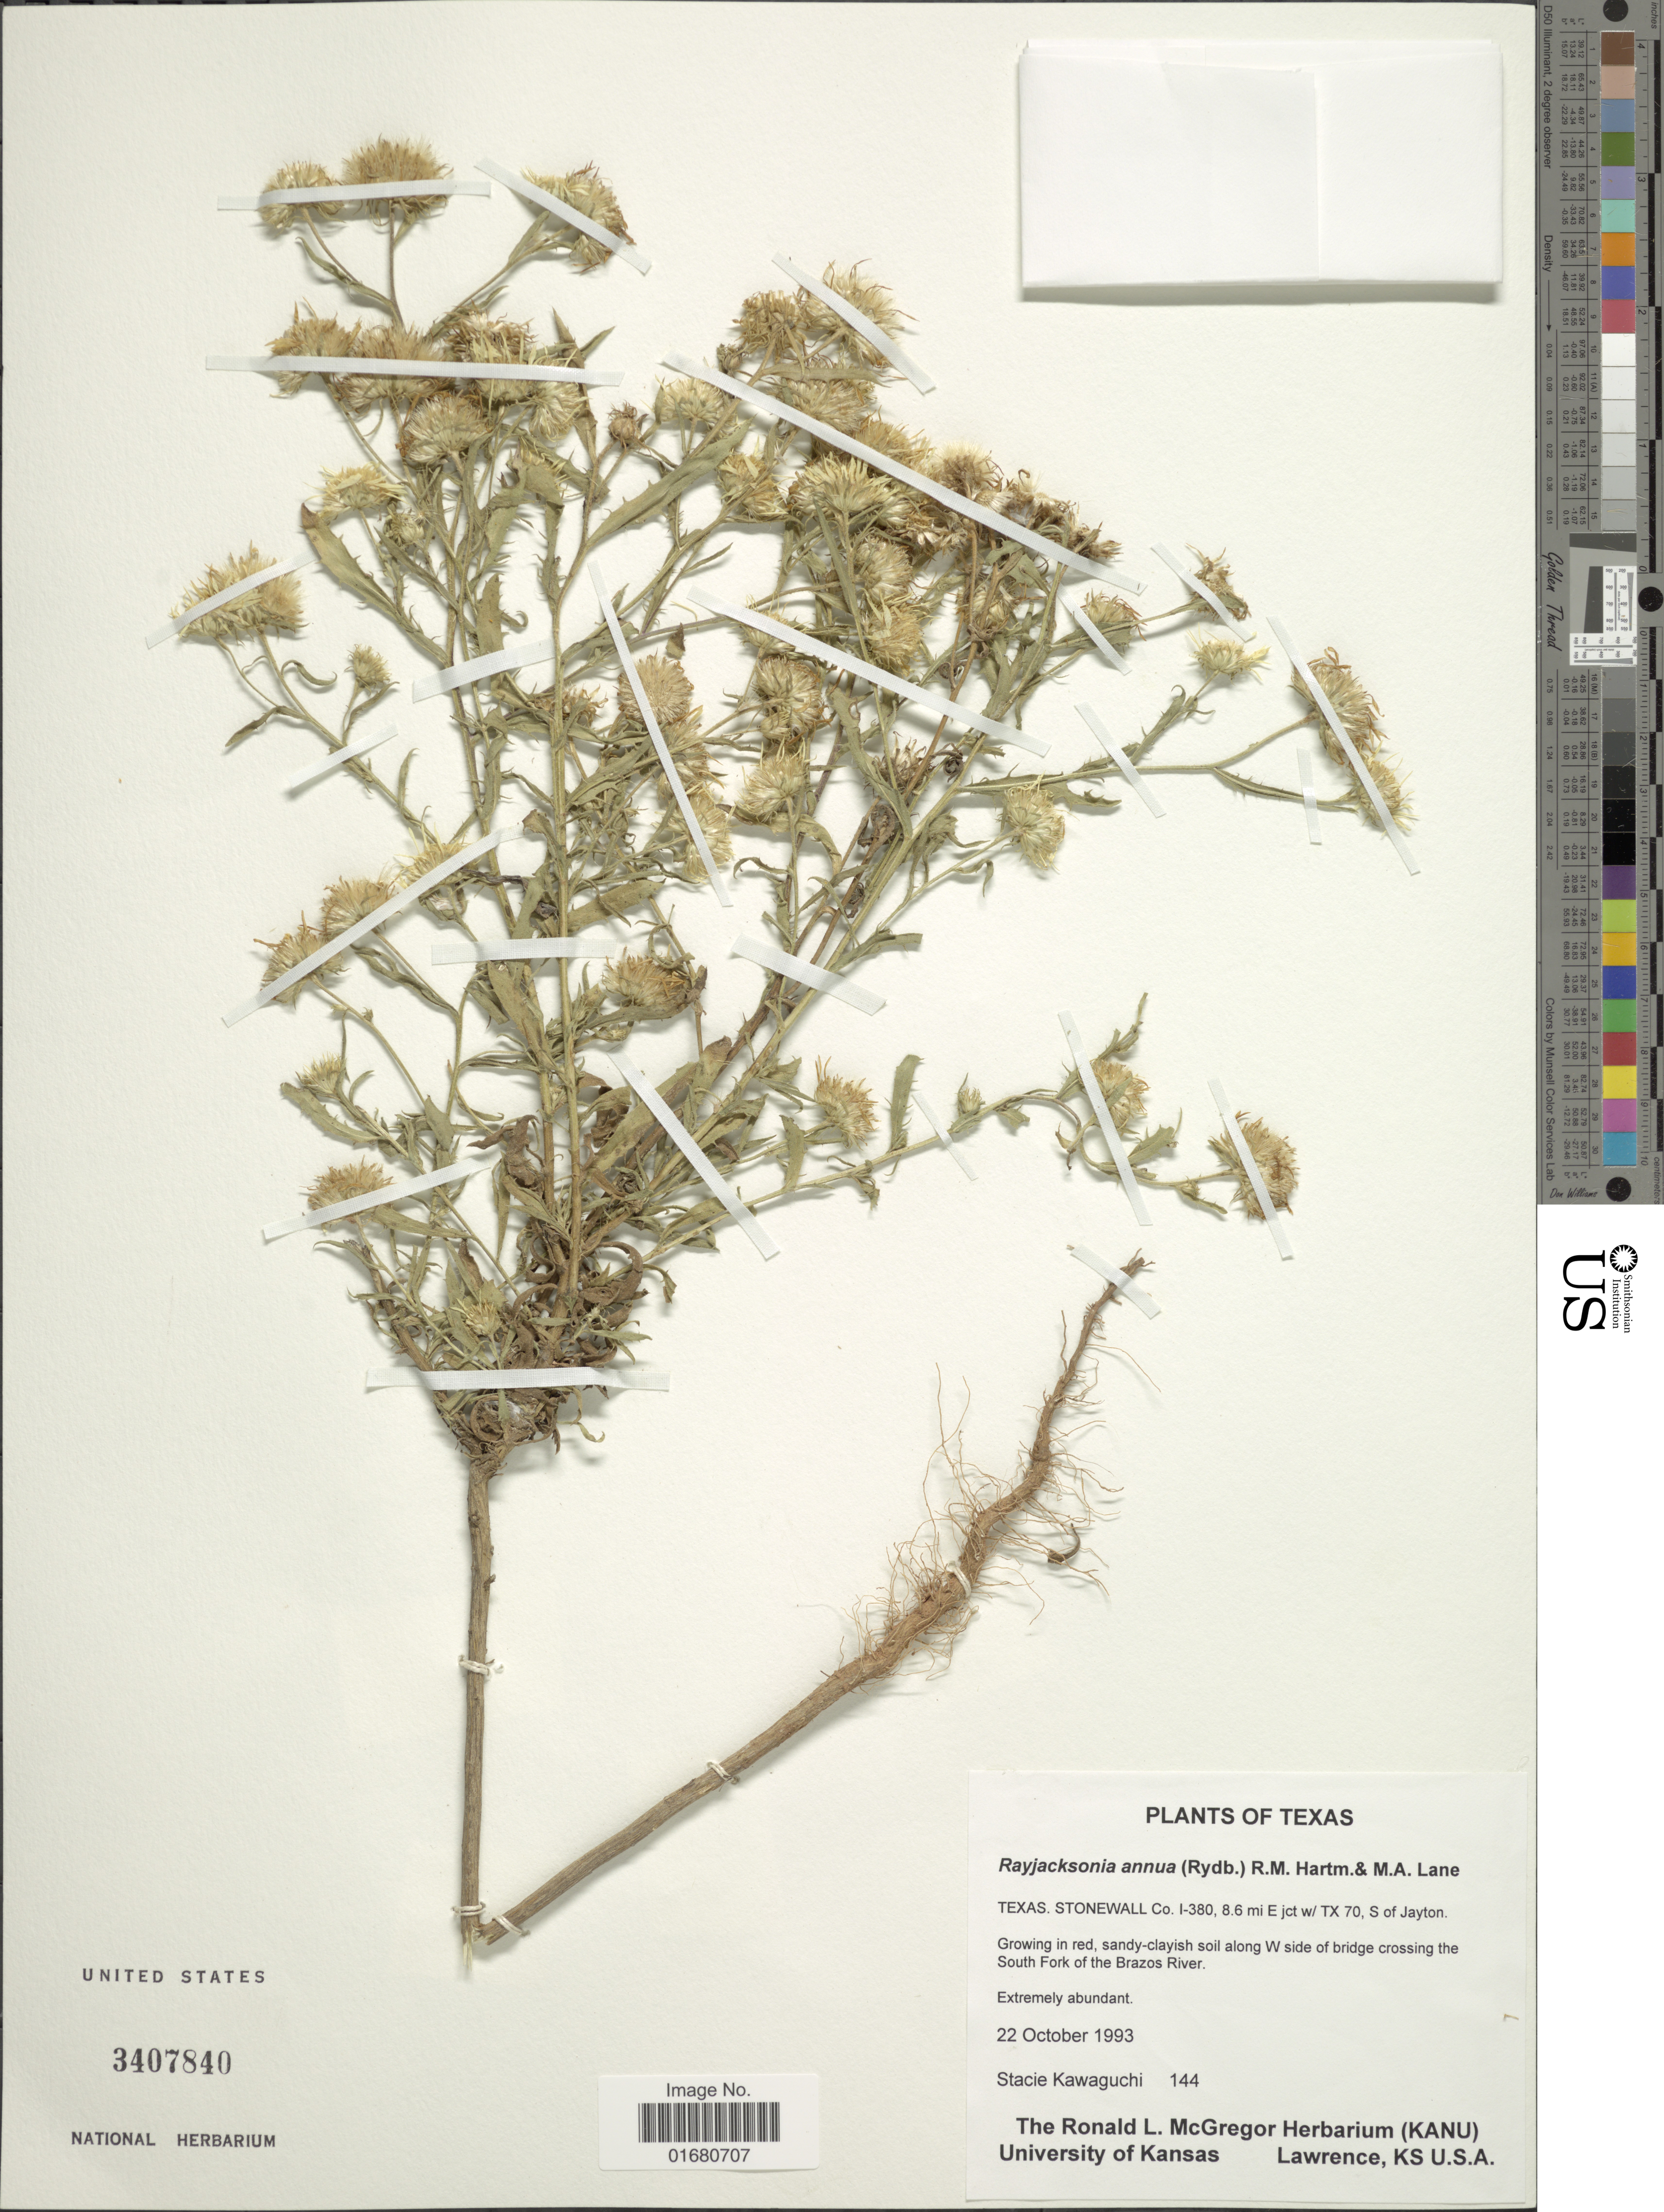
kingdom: Plantae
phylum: Tracheophyta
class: Magnoliopsida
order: Asterales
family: Asteraceae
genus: Rayjacksonia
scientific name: Rayjacksonia annua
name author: (Rydb.) R.L. Hartm. & M.A. Lane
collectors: S. Kawaguchi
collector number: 144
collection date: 1993-10-22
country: United States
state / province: Texas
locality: Stonewall Co. I-380, 8.6 mi E jct w/ TX 70, S of Jayton, Growing in red, sandy-clayish soil along W side of bridge crossing the South Fork of the Brazos River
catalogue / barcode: US 3407840